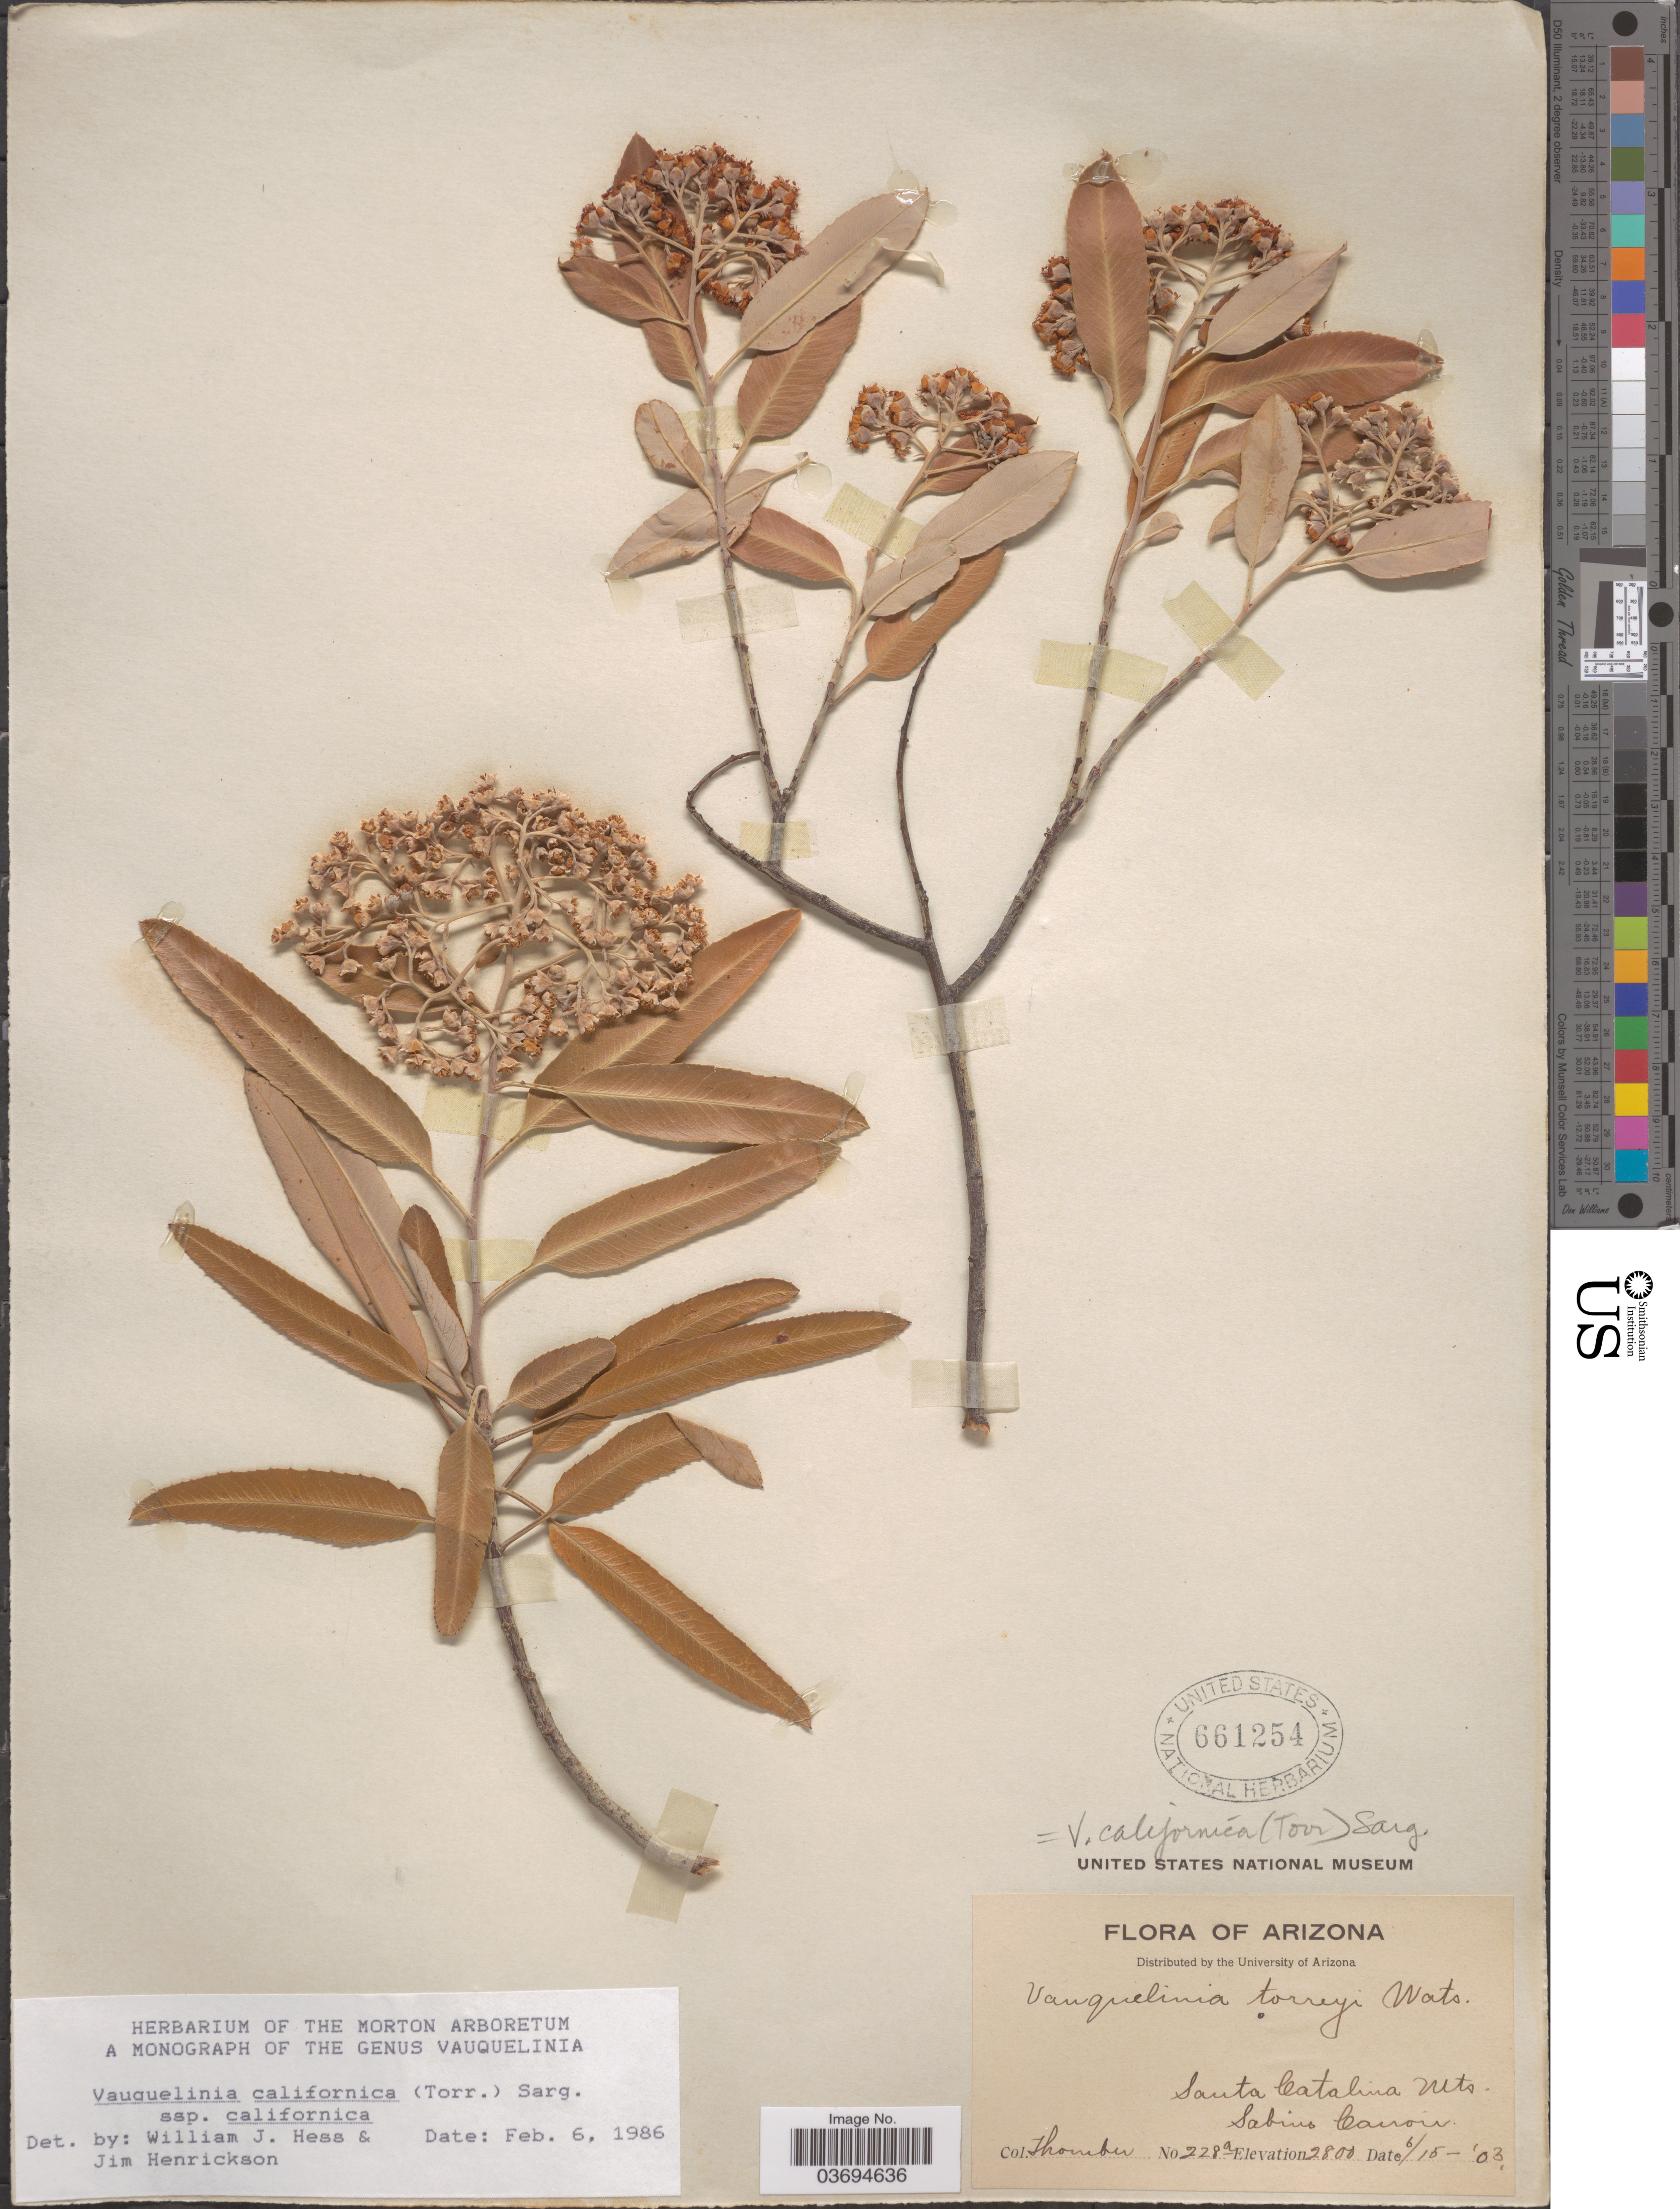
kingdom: Plantae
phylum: Tracheophyta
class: Magnoliopsida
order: Rosales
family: Rosaceae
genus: Vauquelinia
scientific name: Vauquelinia californica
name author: (Torr.) Sarg.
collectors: J. Thornber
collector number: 228a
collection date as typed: Transcribed d/m/y: 15/6/3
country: United States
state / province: Arizona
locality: Santa Catalina Mts. Sabino Canon.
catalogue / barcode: US 661254